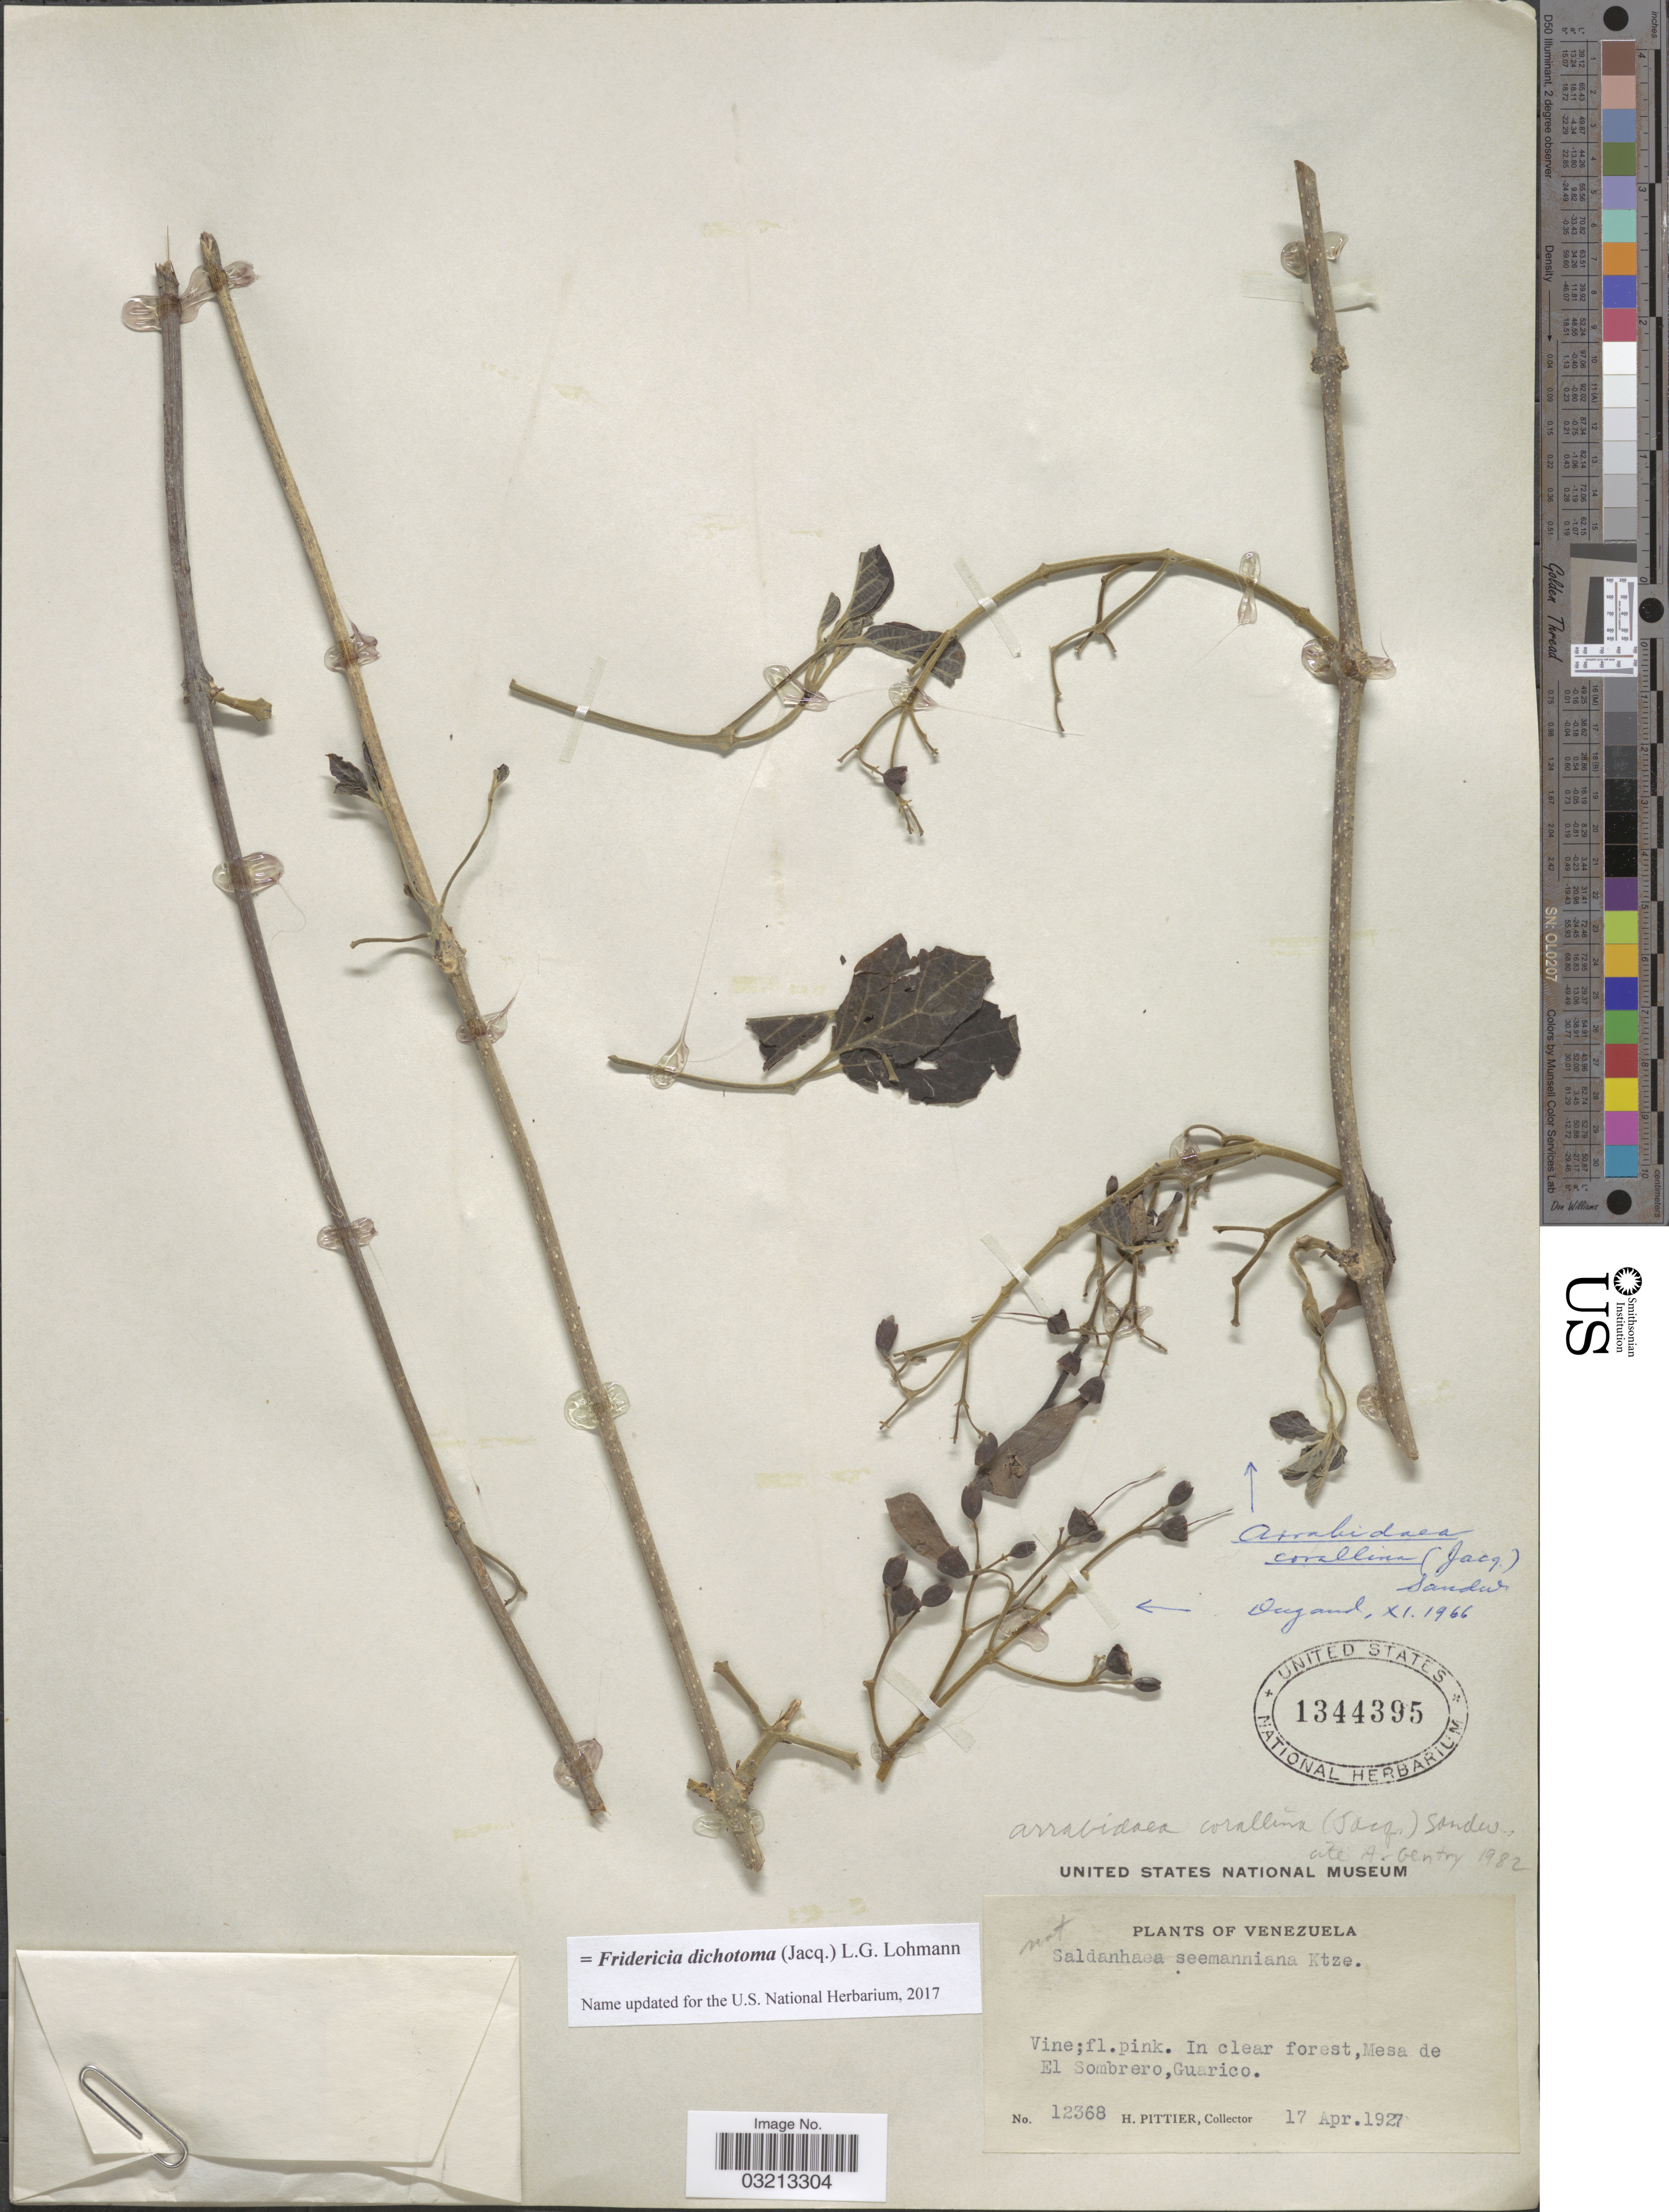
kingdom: Plantae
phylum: Tracheophyta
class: Magnoliopsida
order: Lamiales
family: Bignoniaceae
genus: Fridericia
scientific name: Fridericia dichotoma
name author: (Jacq.) L.G. Lohmann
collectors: H. F. Pittier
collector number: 12368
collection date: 1927-04-17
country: Venezuela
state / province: Guárico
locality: Mesa de El Sombrero.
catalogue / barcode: US 1344395